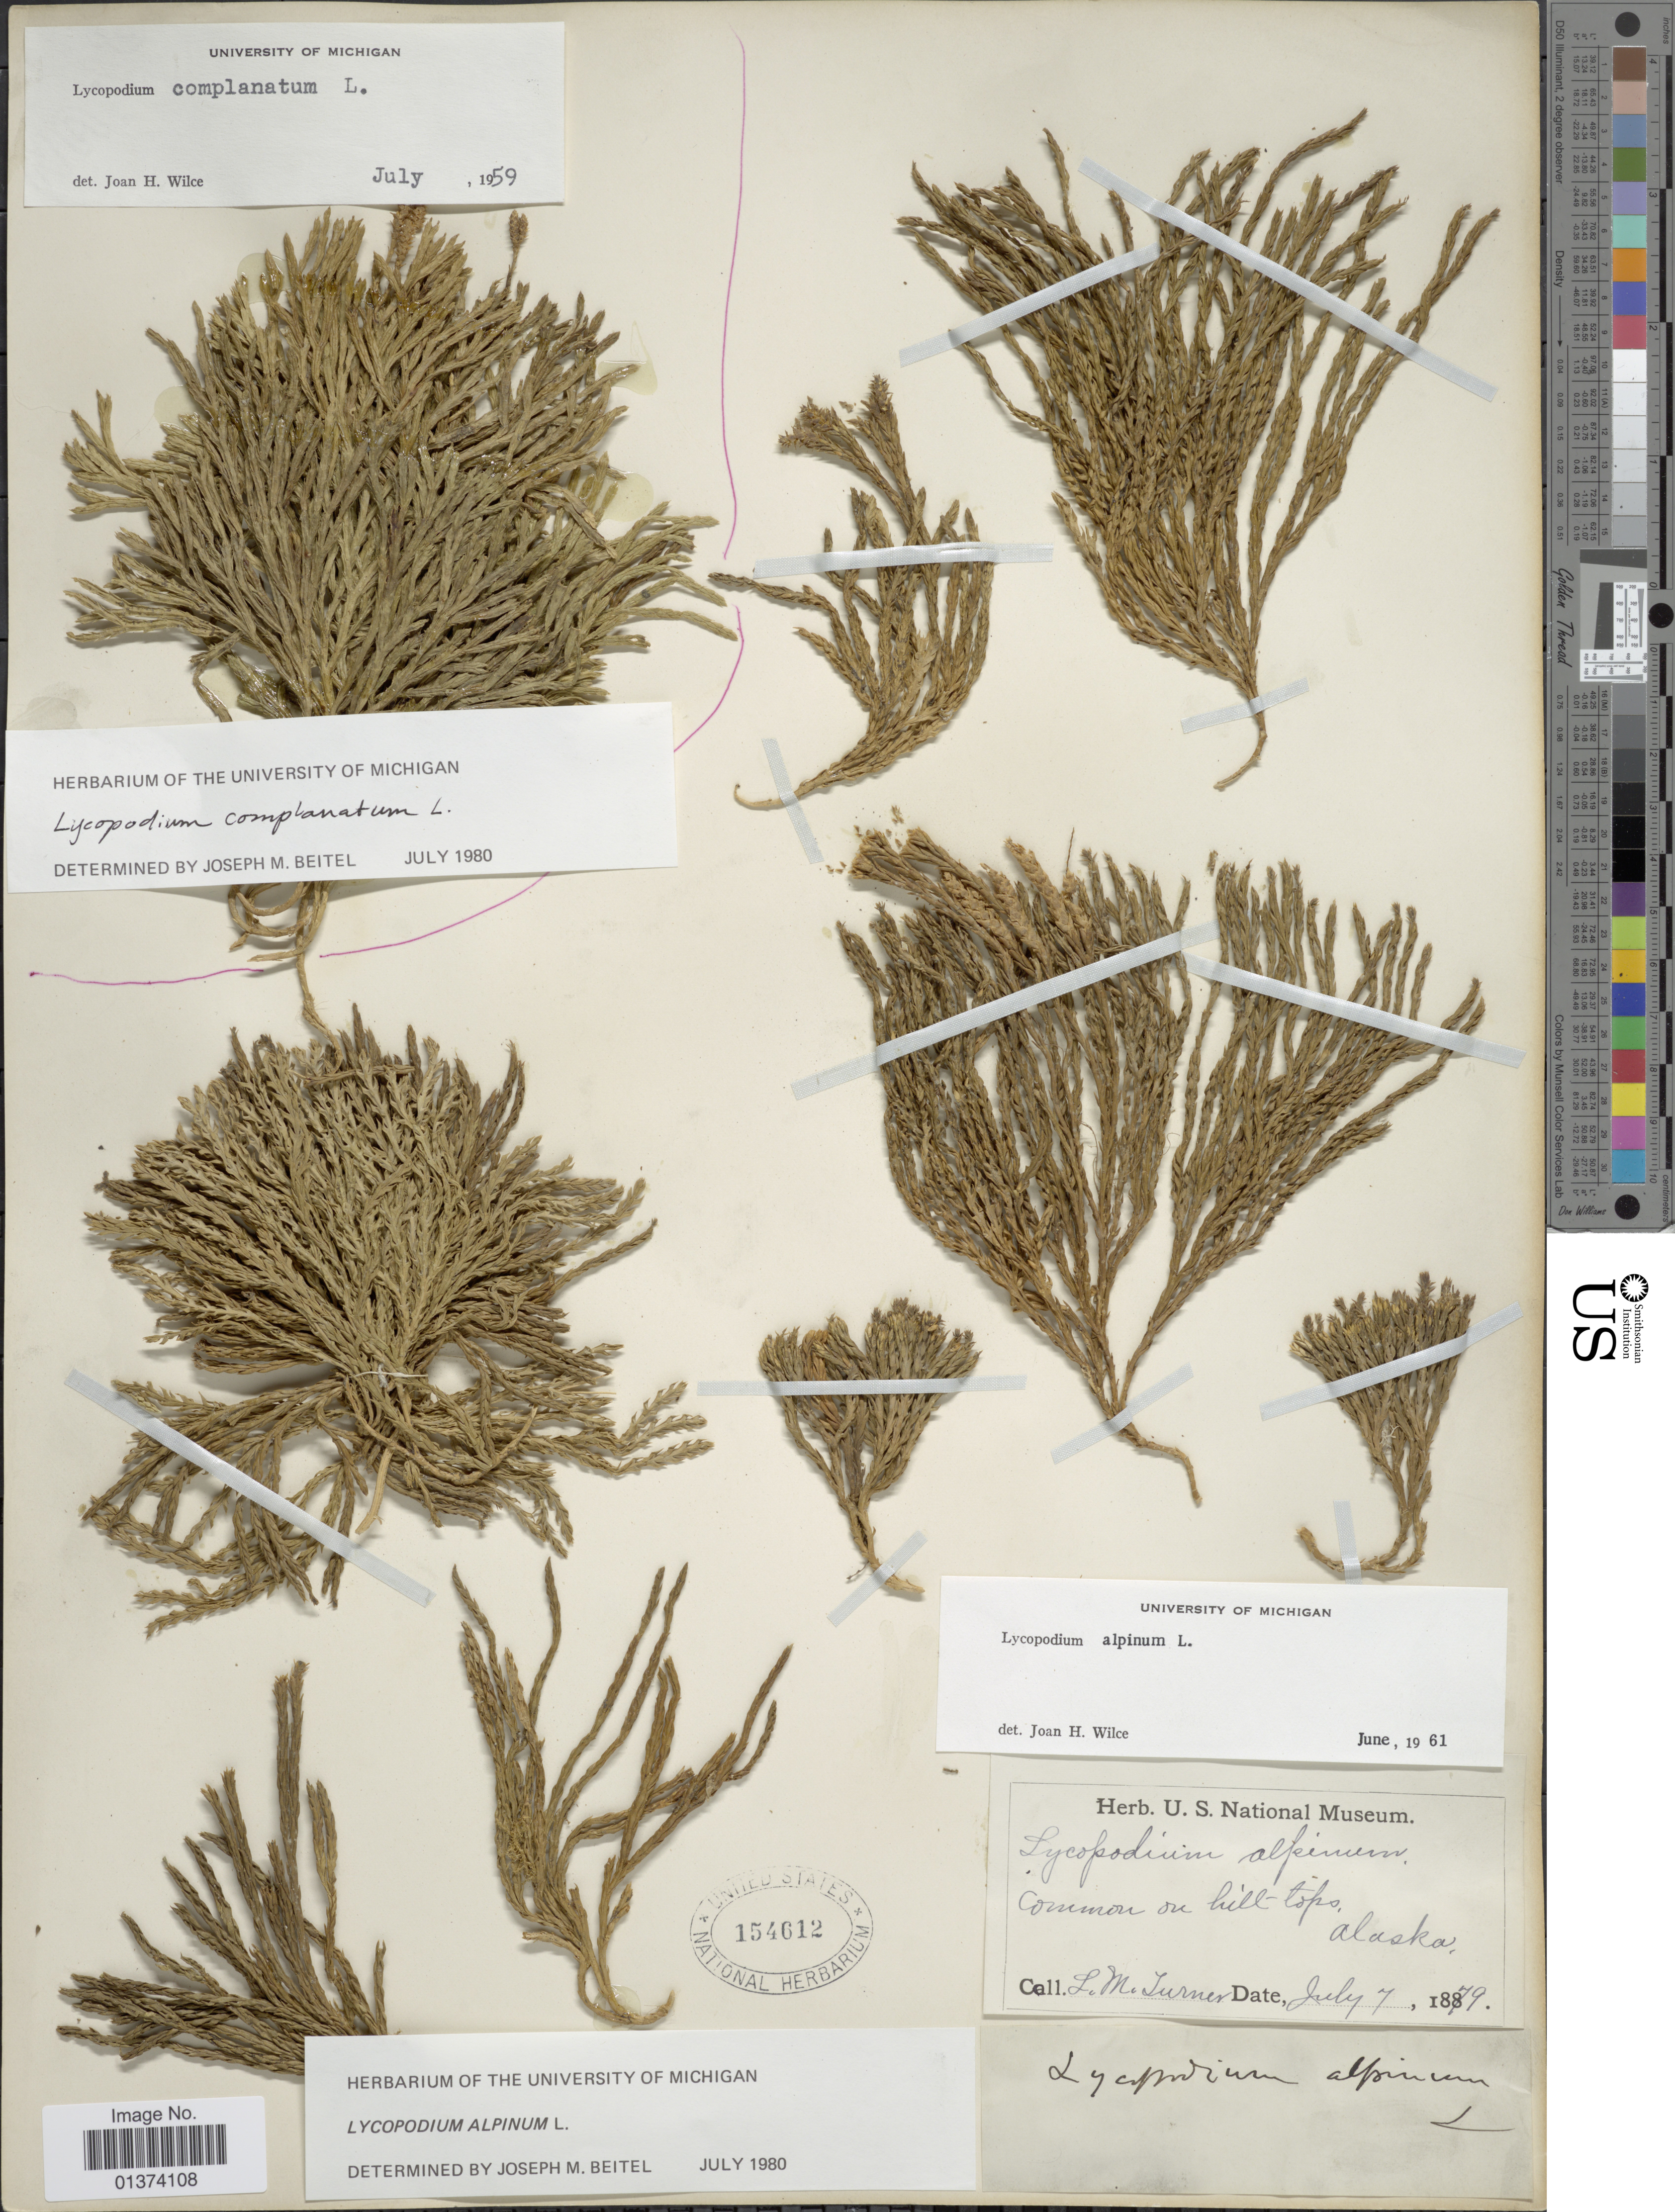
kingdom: Plantae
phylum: Tracheophyta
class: Lycopodiopsida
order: Lycopodiales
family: Lycopodiaceae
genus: Diphasiastrum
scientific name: Diphasiastrum alpinum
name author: (L.) Holub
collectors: L. M. Turner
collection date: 1879-07-07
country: United States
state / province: Alaska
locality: Common on hill-tops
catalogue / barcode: US 154612